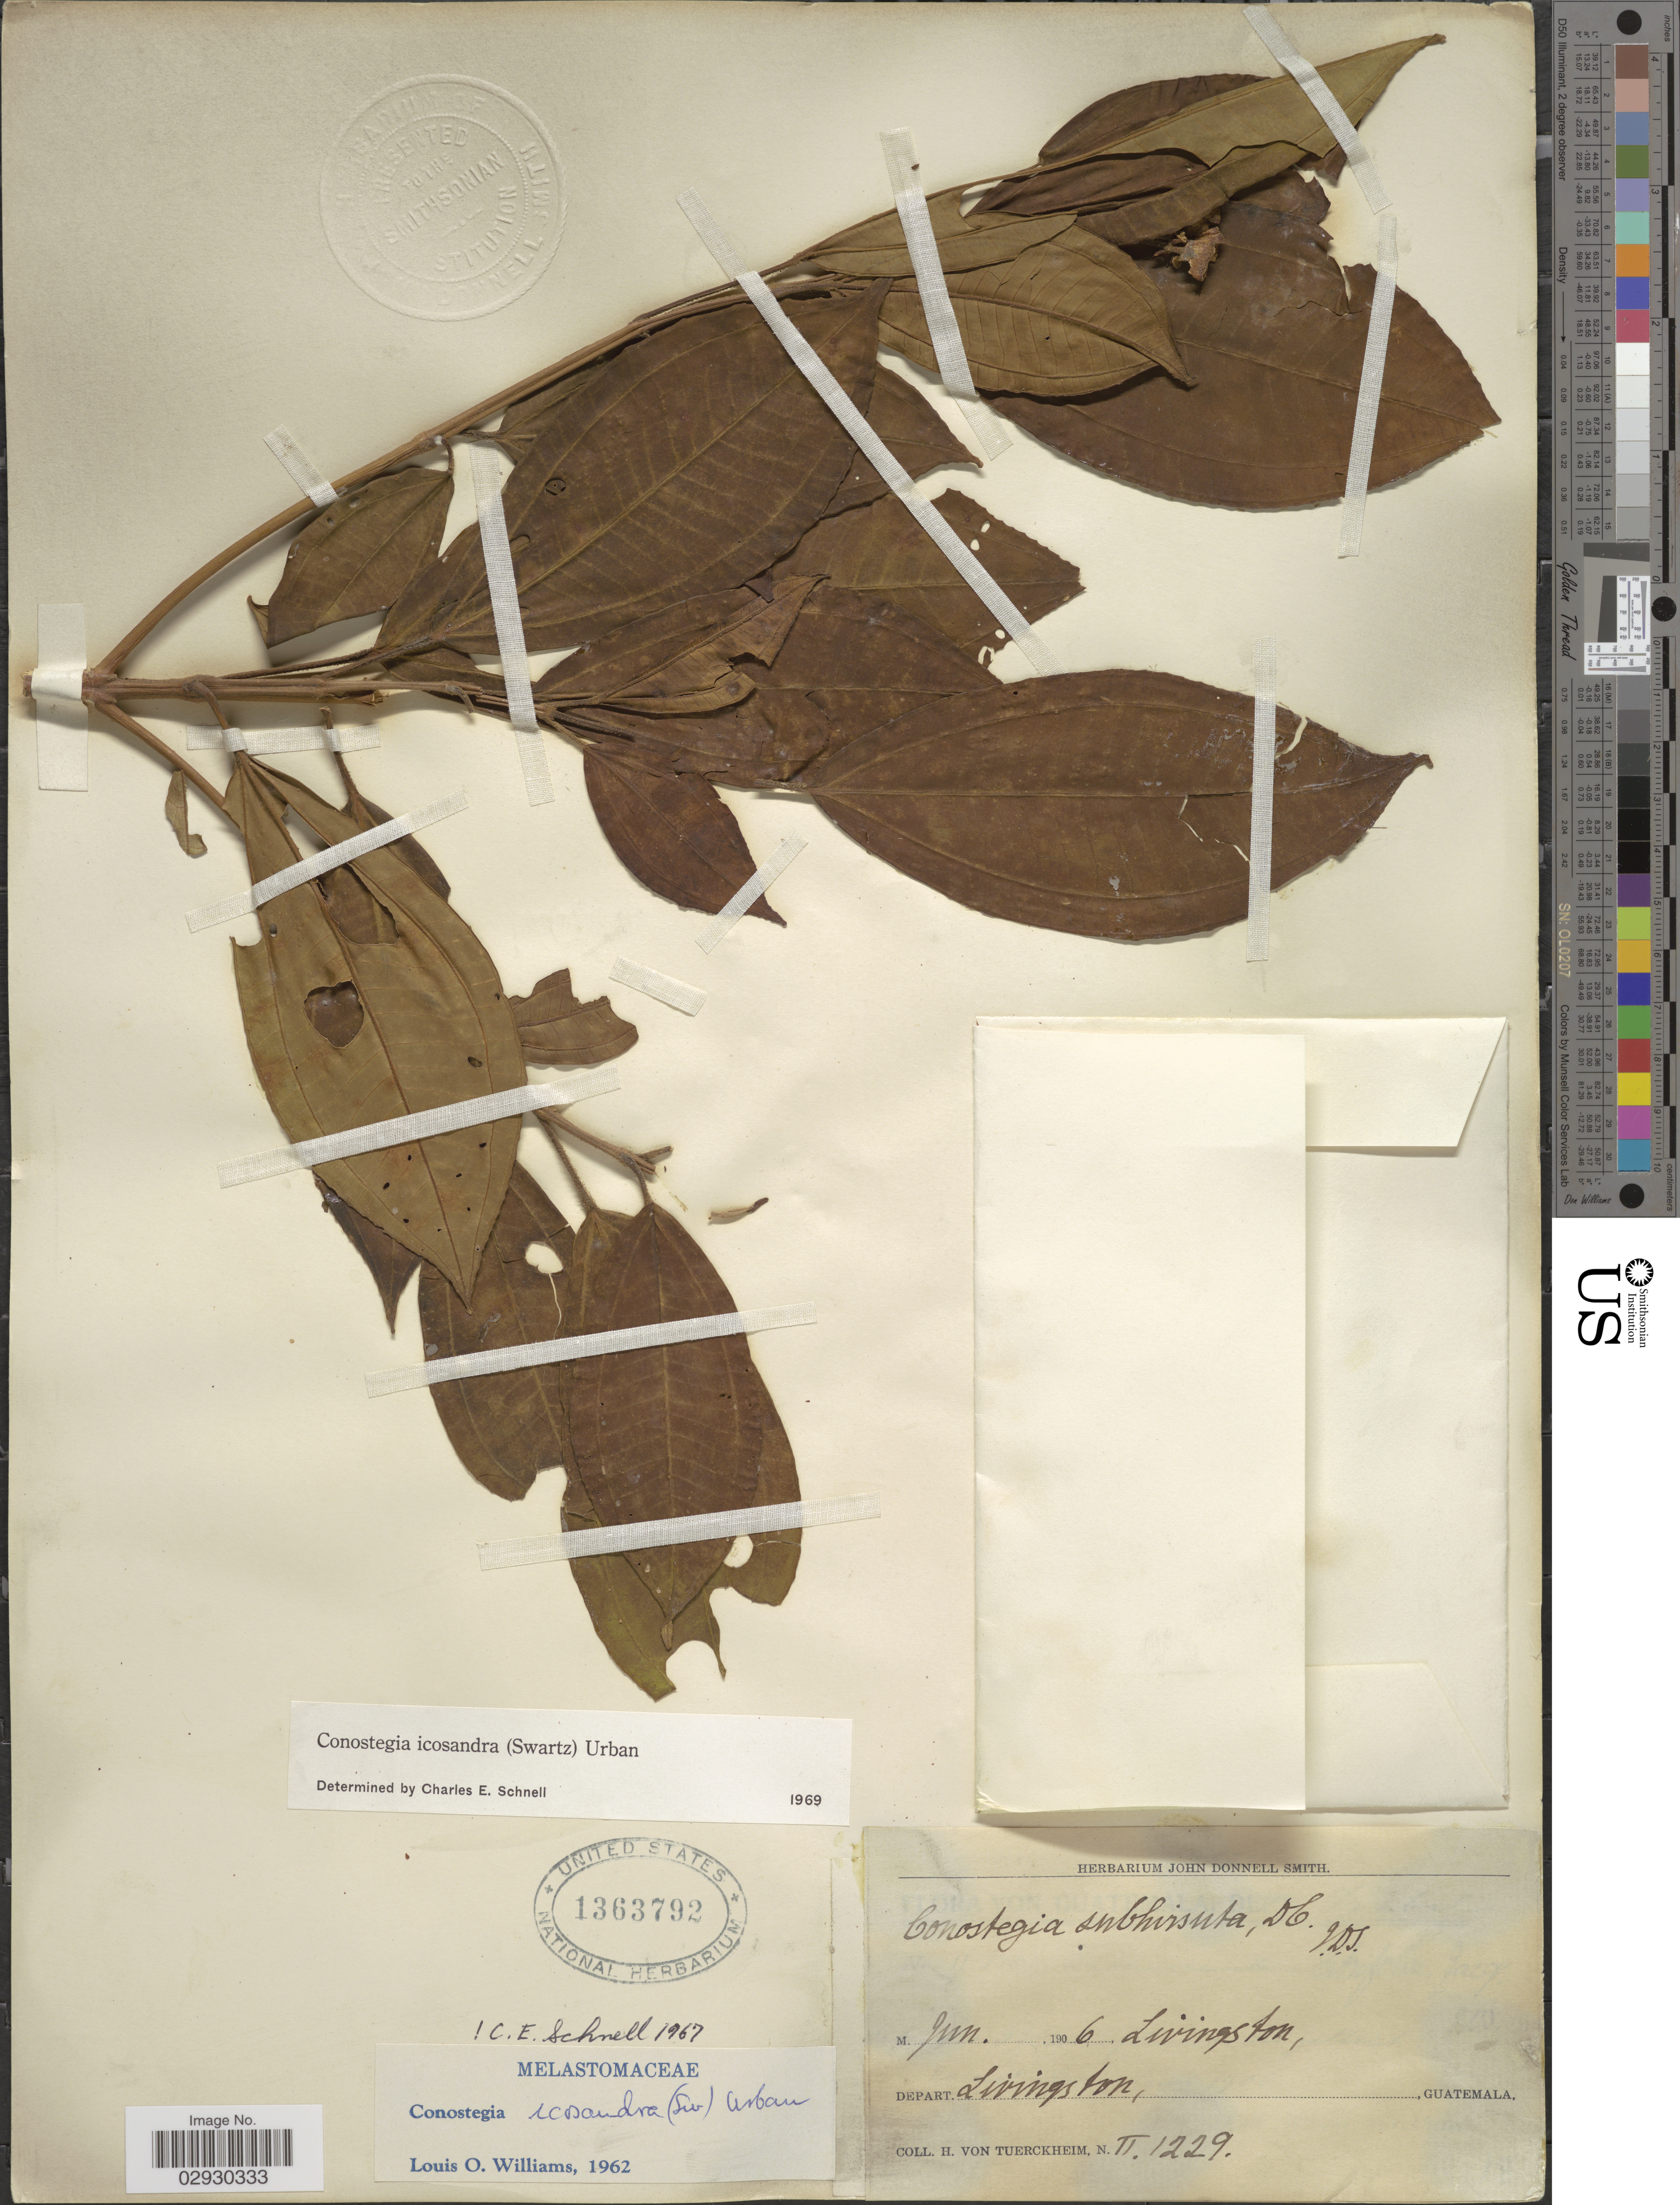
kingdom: Plantae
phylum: Tracheophyta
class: Magnoliopsida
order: Myrtales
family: Melastomataceae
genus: Conostegia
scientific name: Conostegia icosandra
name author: (Sw.) Urb.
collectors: H. von Türckheim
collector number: II1229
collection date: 1906-06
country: Guatemala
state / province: Izabal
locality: Livingston, Depart. Livingston.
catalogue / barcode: US 1363792